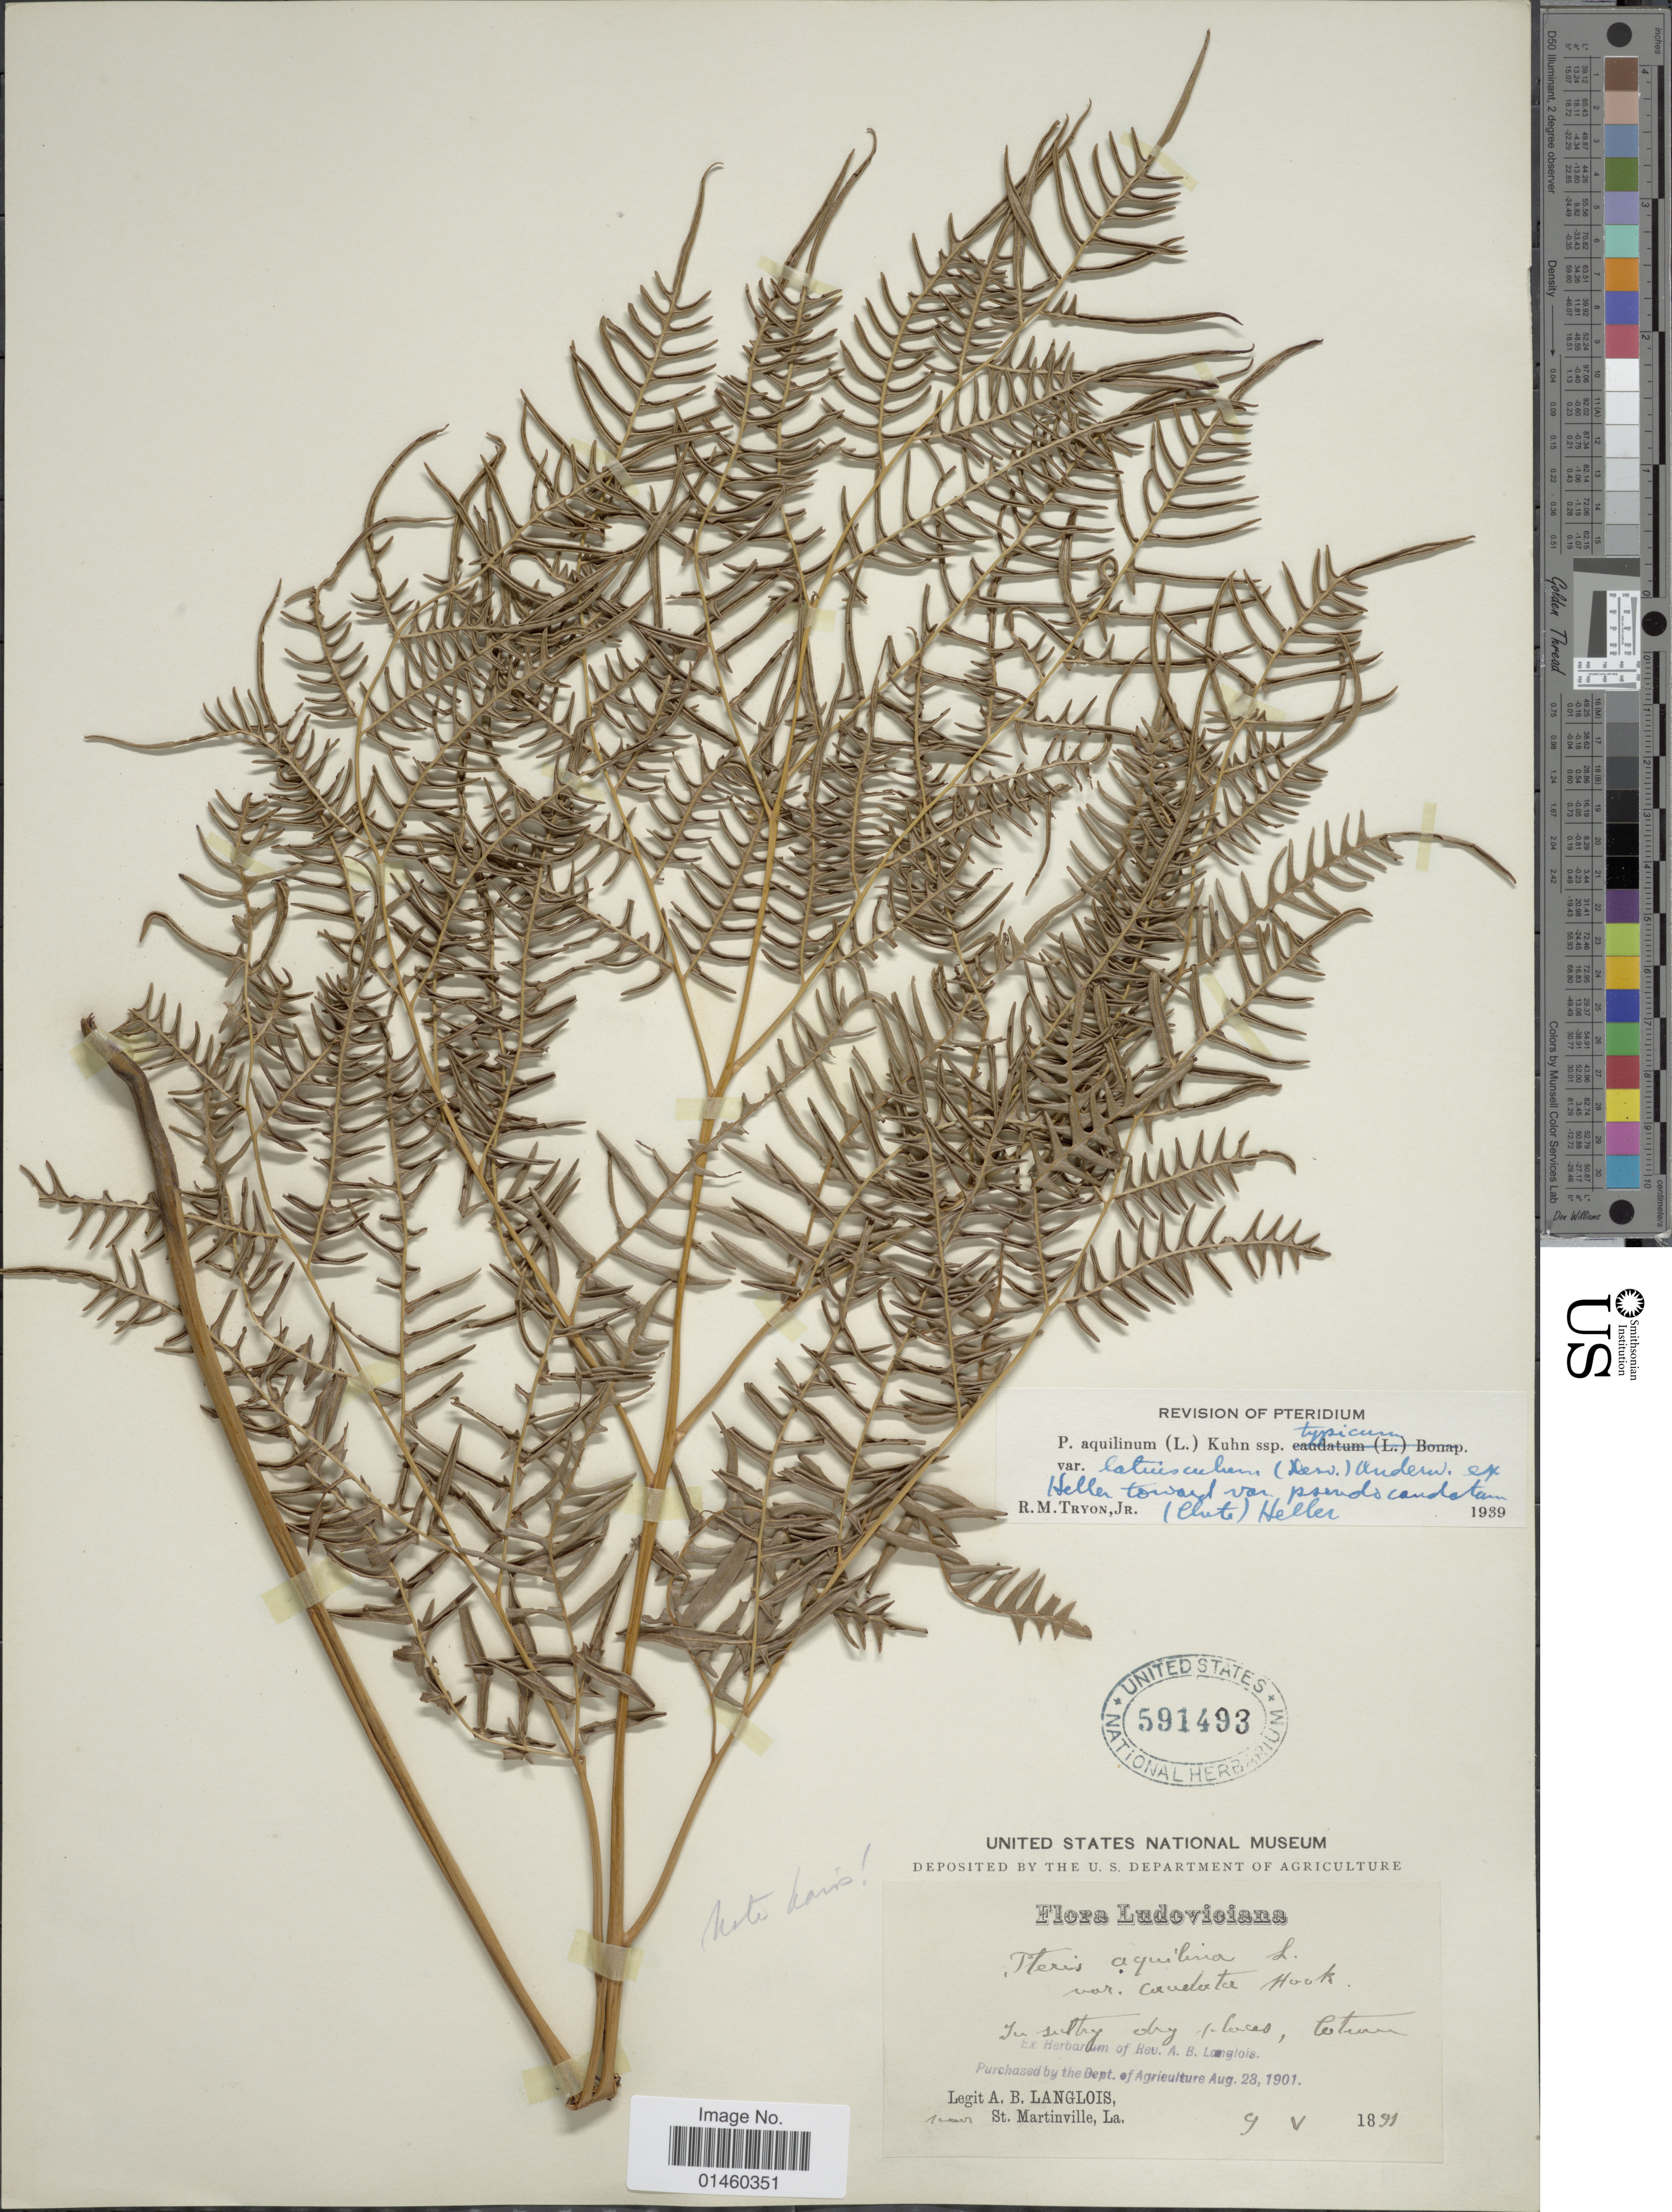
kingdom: Plantae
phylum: Tracheophyta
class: Polypodiopsida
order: Polypodiales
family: Dennstaedtiaceae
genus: Pteridium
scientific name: Pteridium aquilinum var. latiusculum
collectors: A. Langlois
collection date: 1891-05-09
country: United States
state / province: Louisiana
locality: Flora Ludoviciana, In sultry dry places, Coteram. Near St. Martinville, La.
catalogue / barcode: US 591493